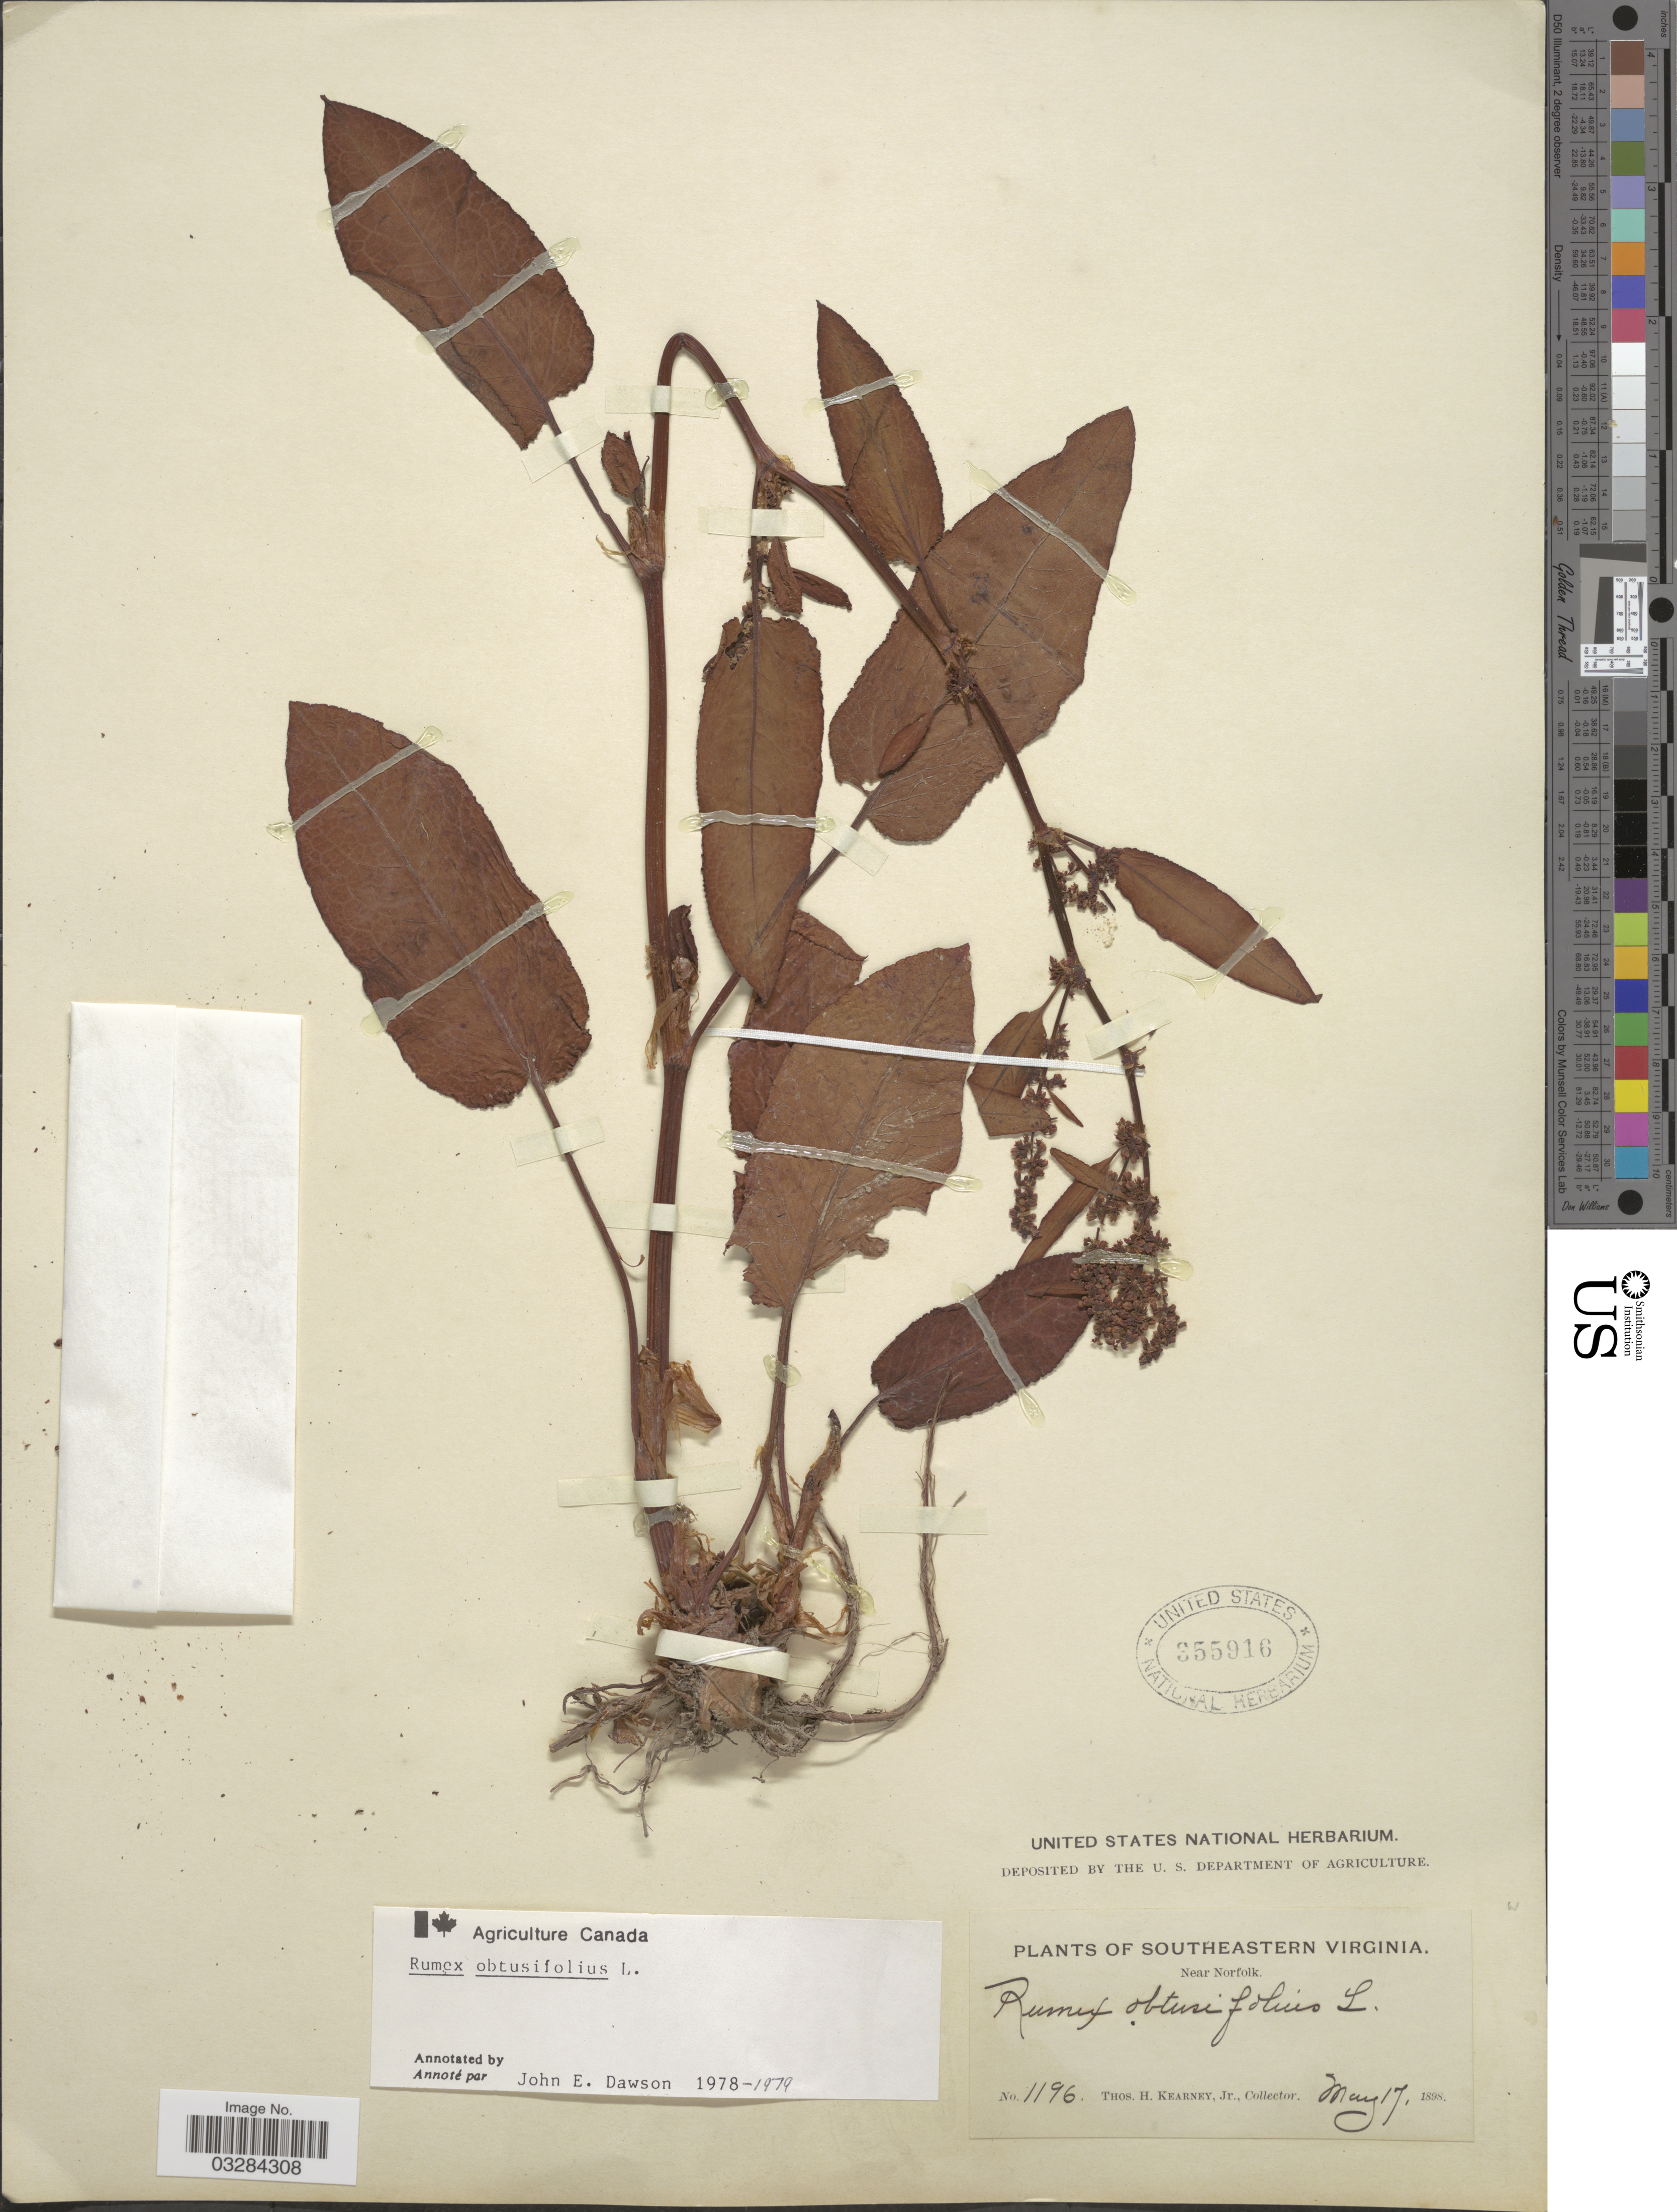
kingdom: Plantae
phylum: Tracheophyta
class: Magnoliopsida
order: Caryophyllales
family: Polygonaceae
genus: Rumex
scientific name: Rumex obtusifolius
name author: L.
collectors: T. H. Kearney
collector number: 1196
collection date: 1898-05-17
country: United States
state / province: Virginia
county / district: City of Norfolk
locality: Southeastern Virginia. Near Norfolk.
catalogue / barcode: US 355916